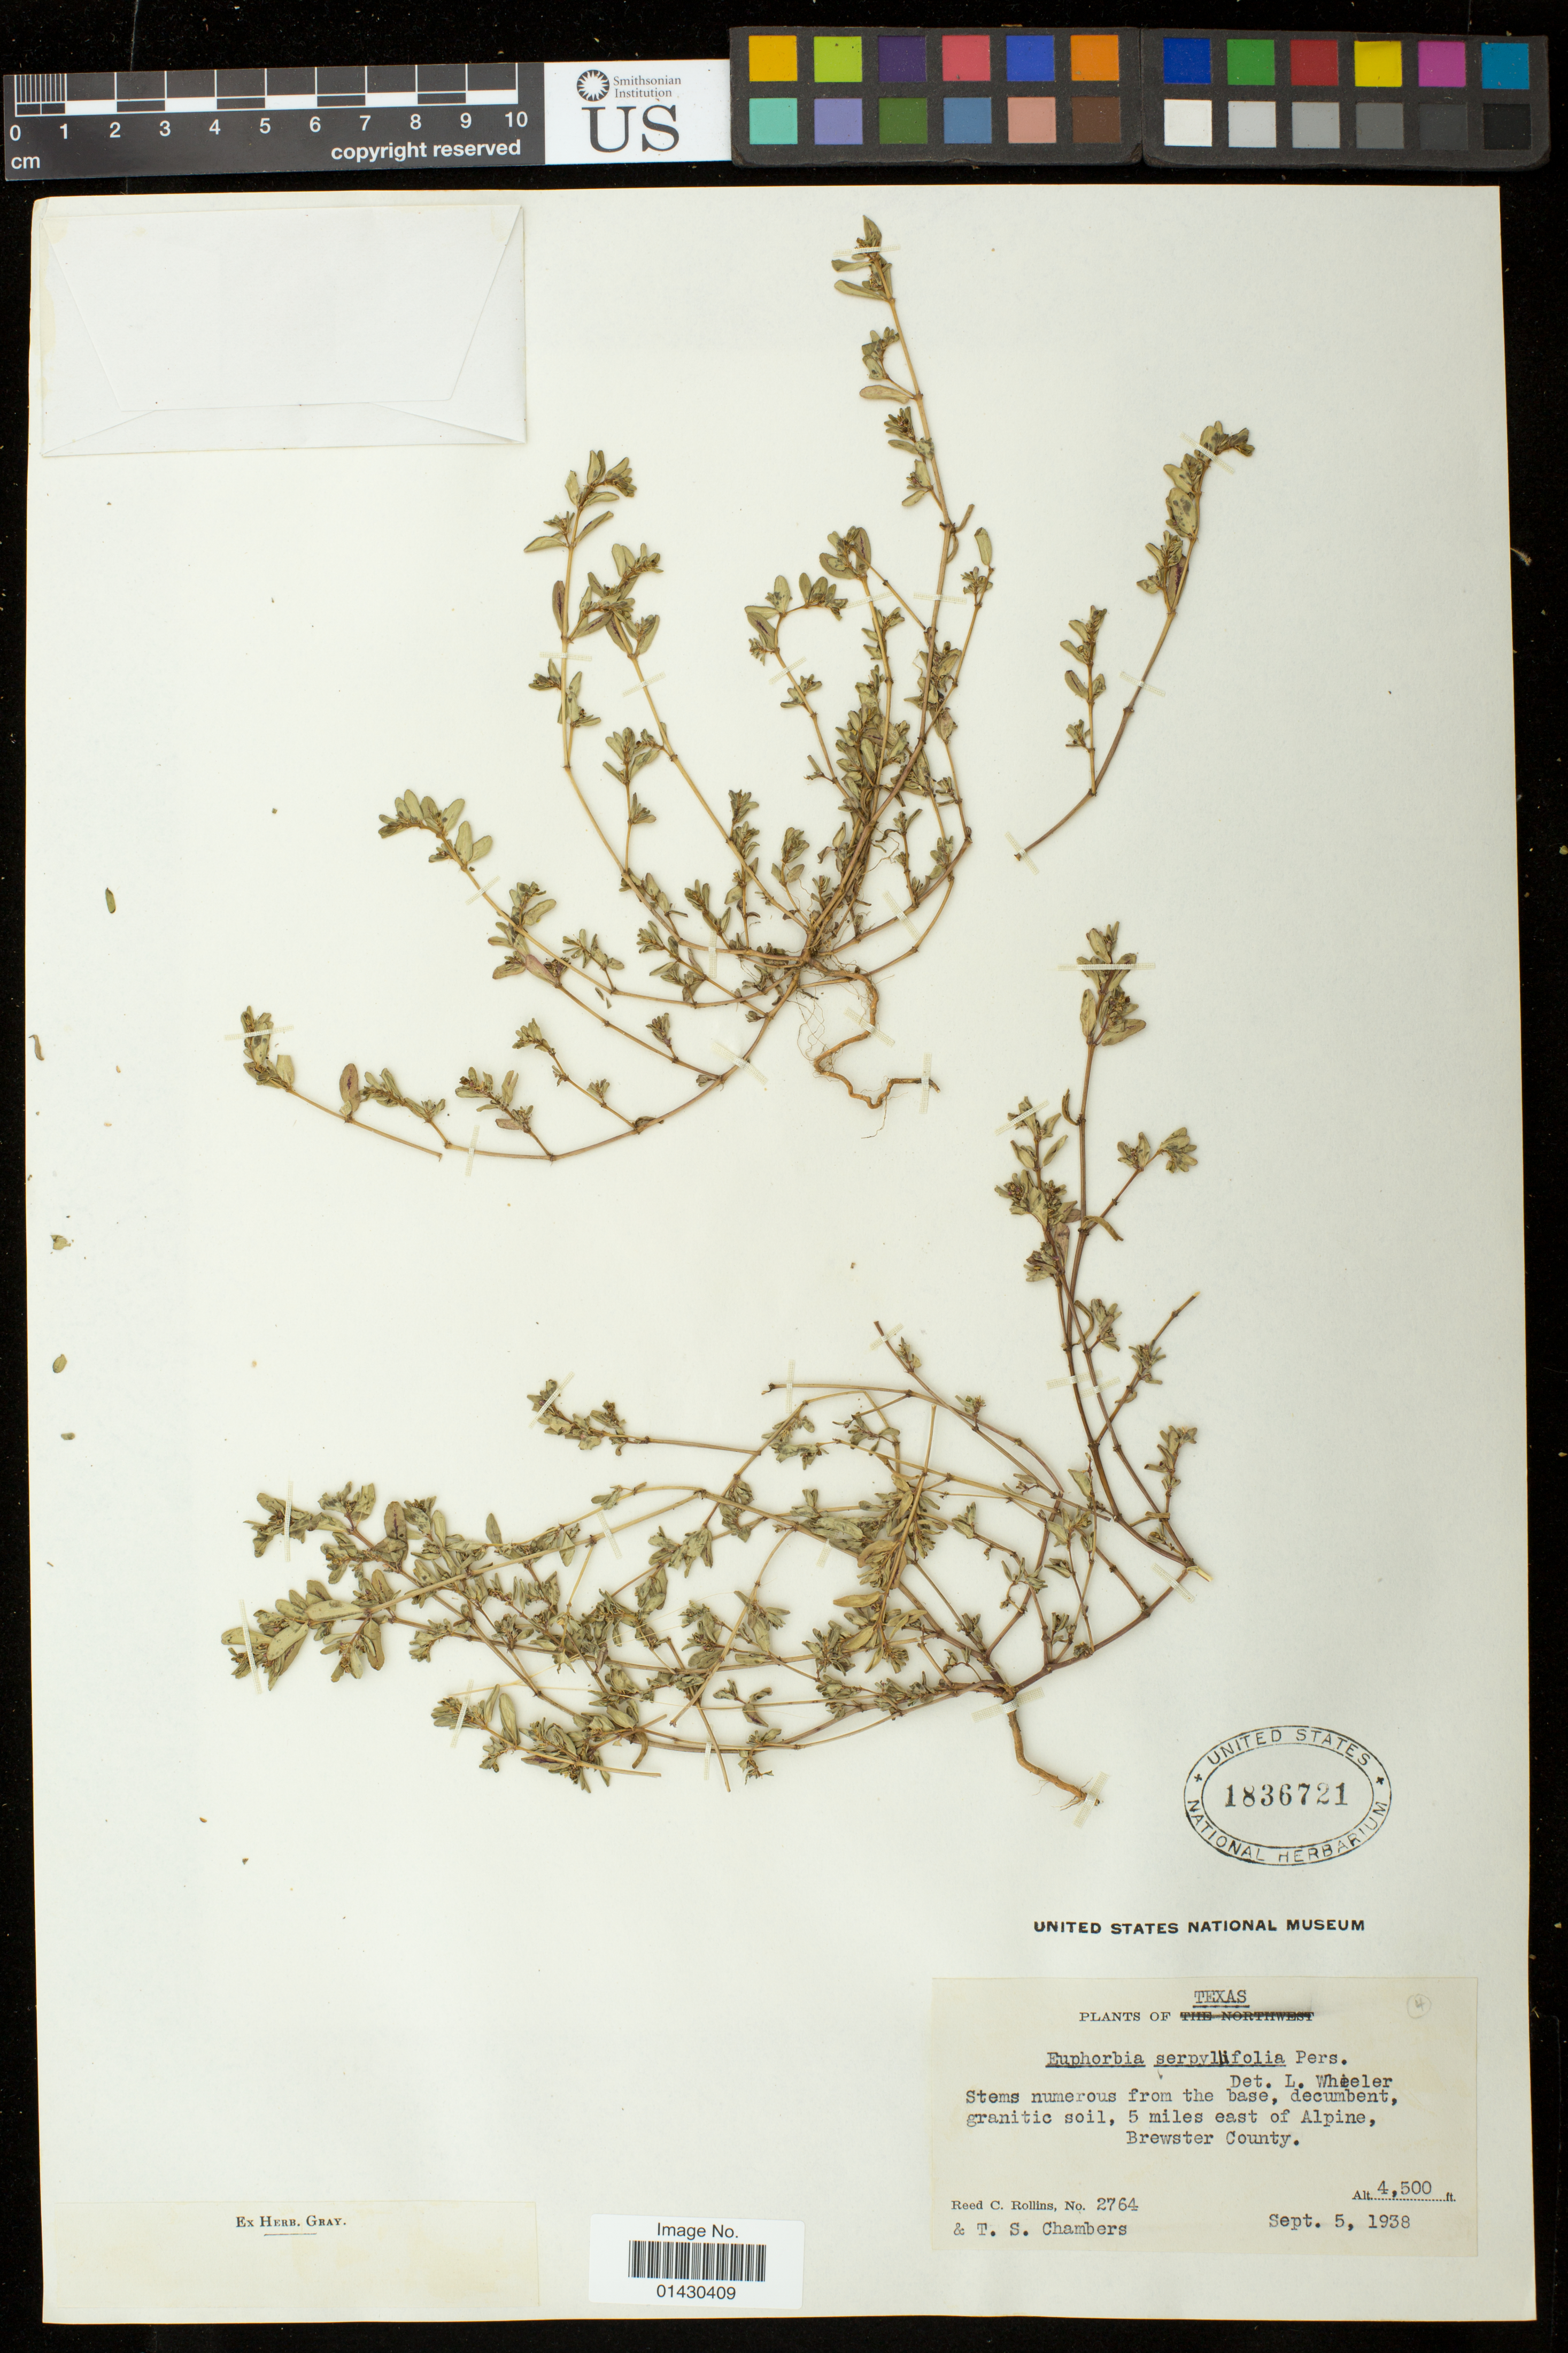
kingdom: Plantae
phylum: Tracheophyta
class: Magnoliopsida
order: Malpighiales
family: Euphorbiaceae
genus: Euphorbia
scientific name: Euphorbia serpillifolia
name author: Pers.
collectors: R. C. Rollins & T. Chambers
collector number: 2764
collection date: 1938-09-05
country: United States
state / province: Texas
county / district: Brewster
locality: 5 miles east of Alpine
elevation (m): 1372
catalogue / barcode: US 1836721